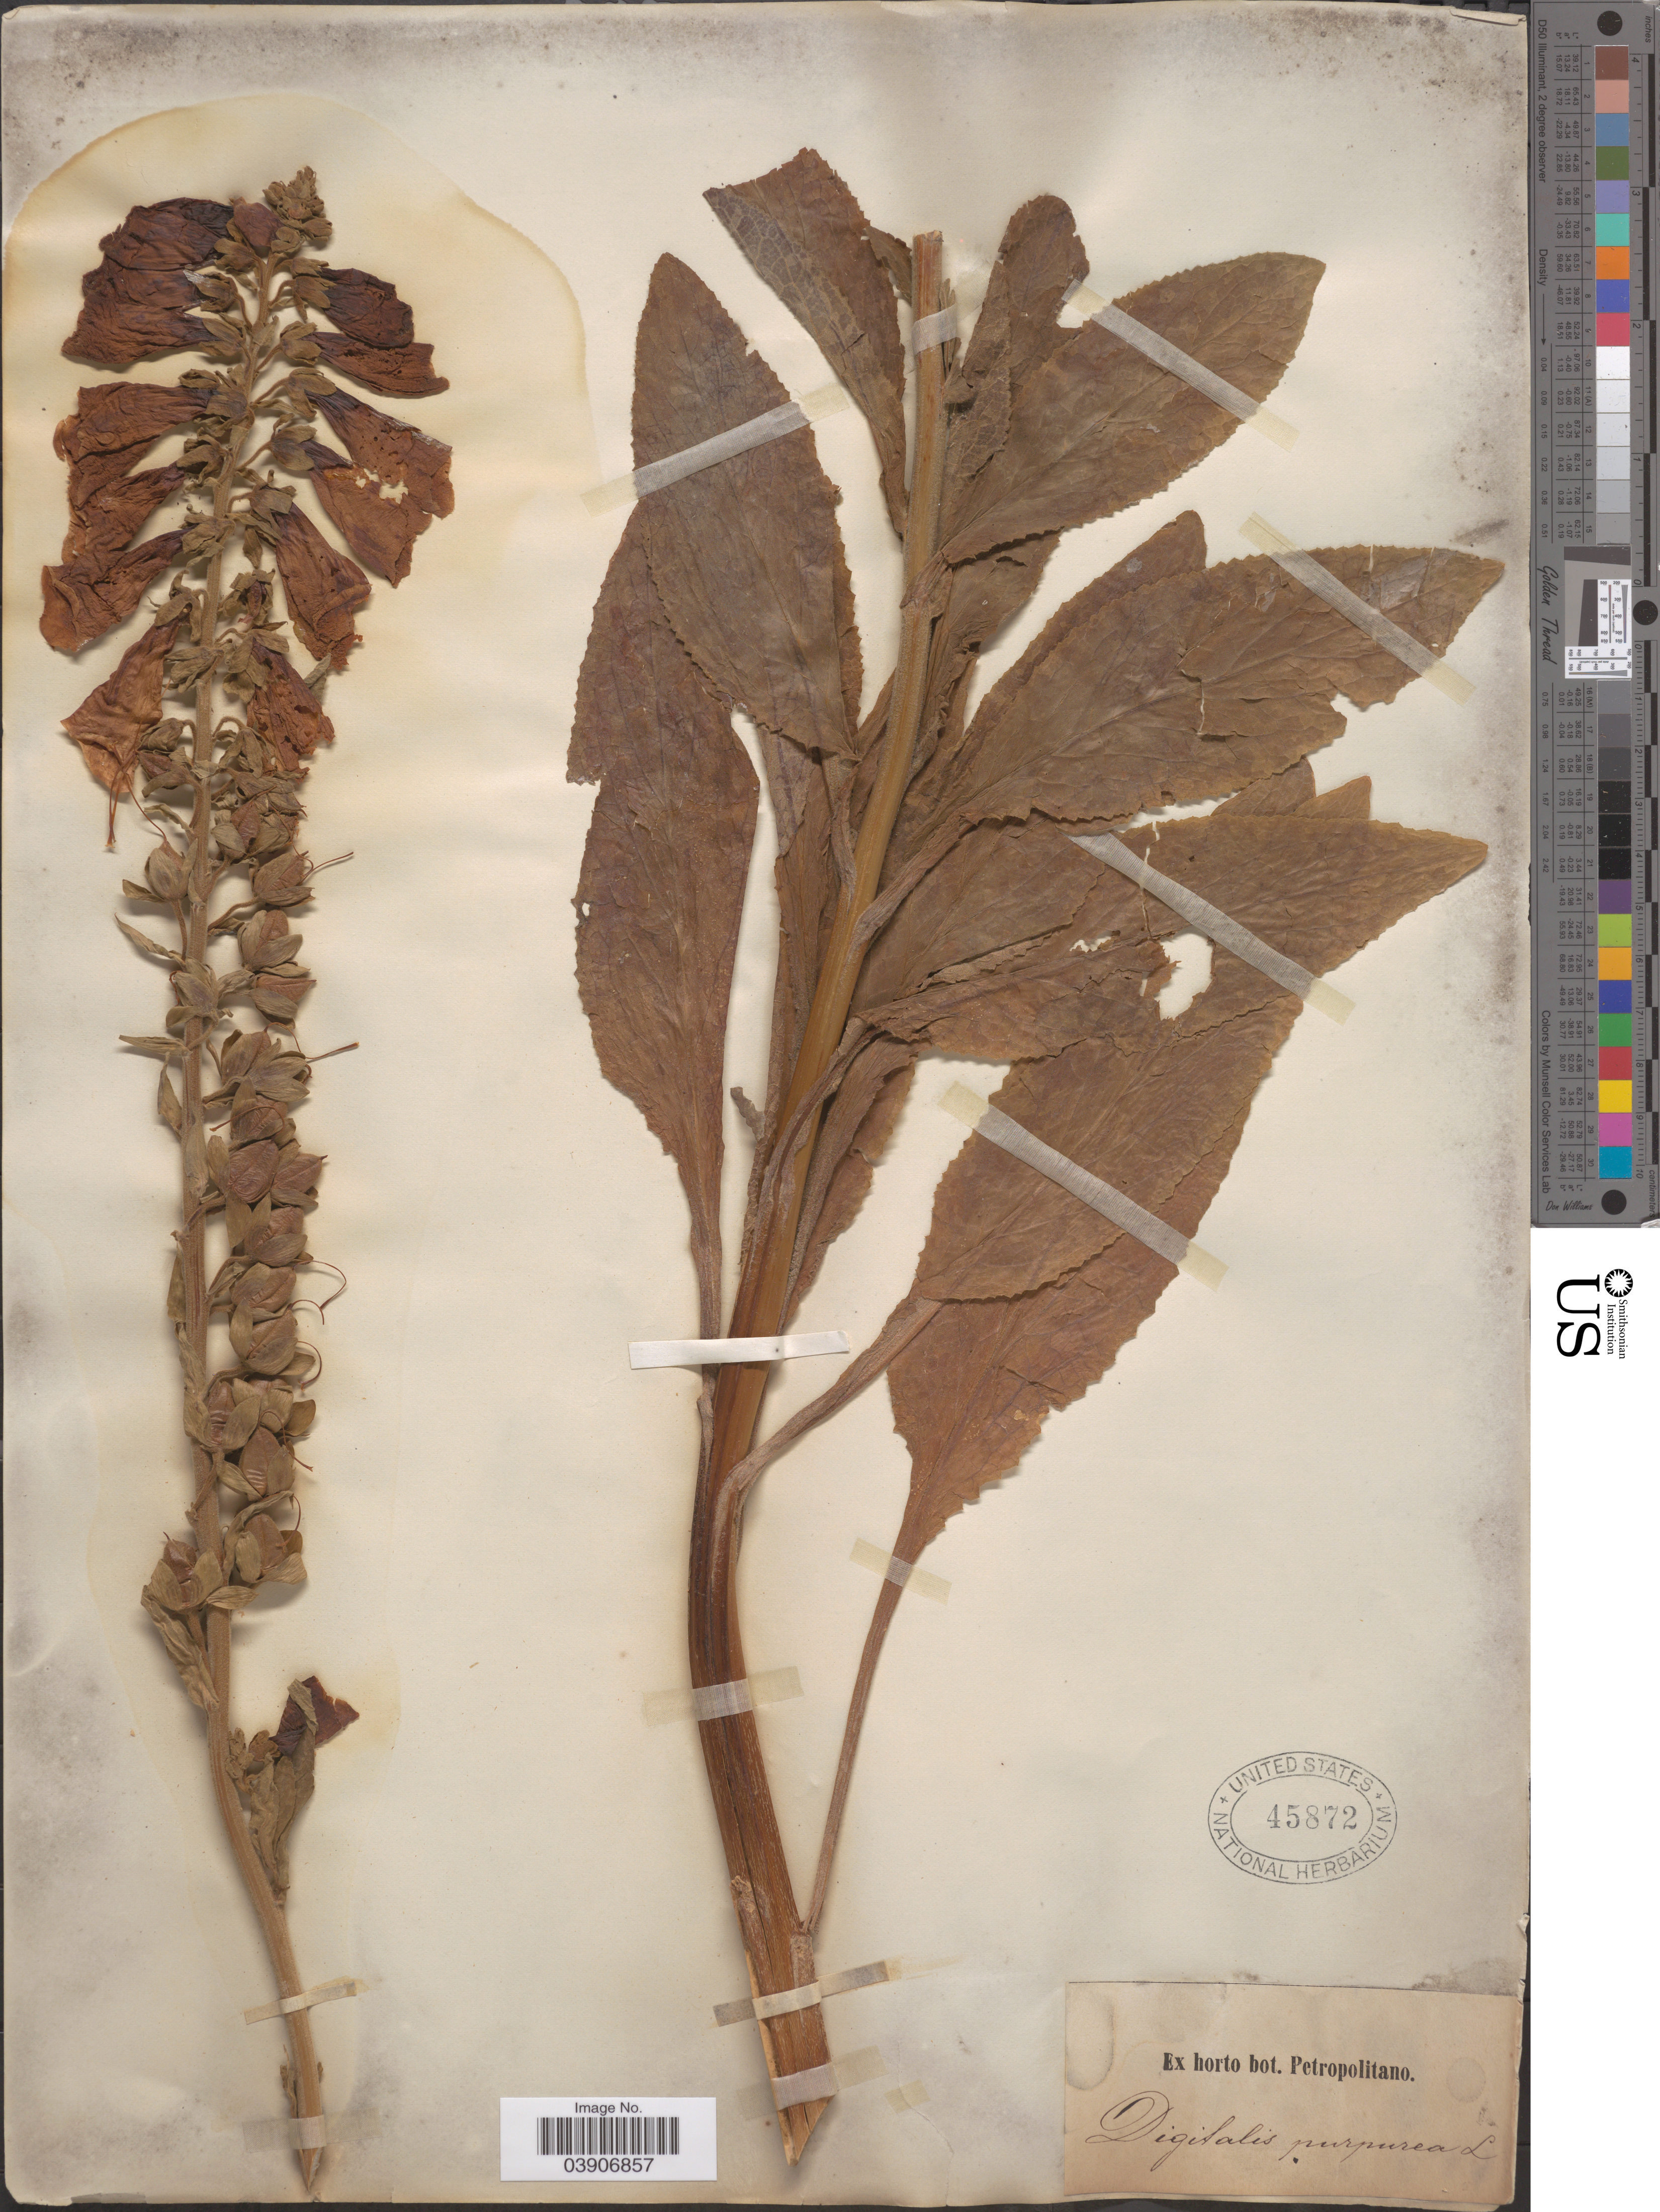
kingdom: Plantae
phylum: Tracheophyta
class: Magnoliopsida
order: Lamiales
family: Plantaginaceae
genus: Digitalis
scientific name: Digitalis purpurea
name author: L.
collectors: ex Horto Bot. Petropolitano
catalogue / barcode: US 45872